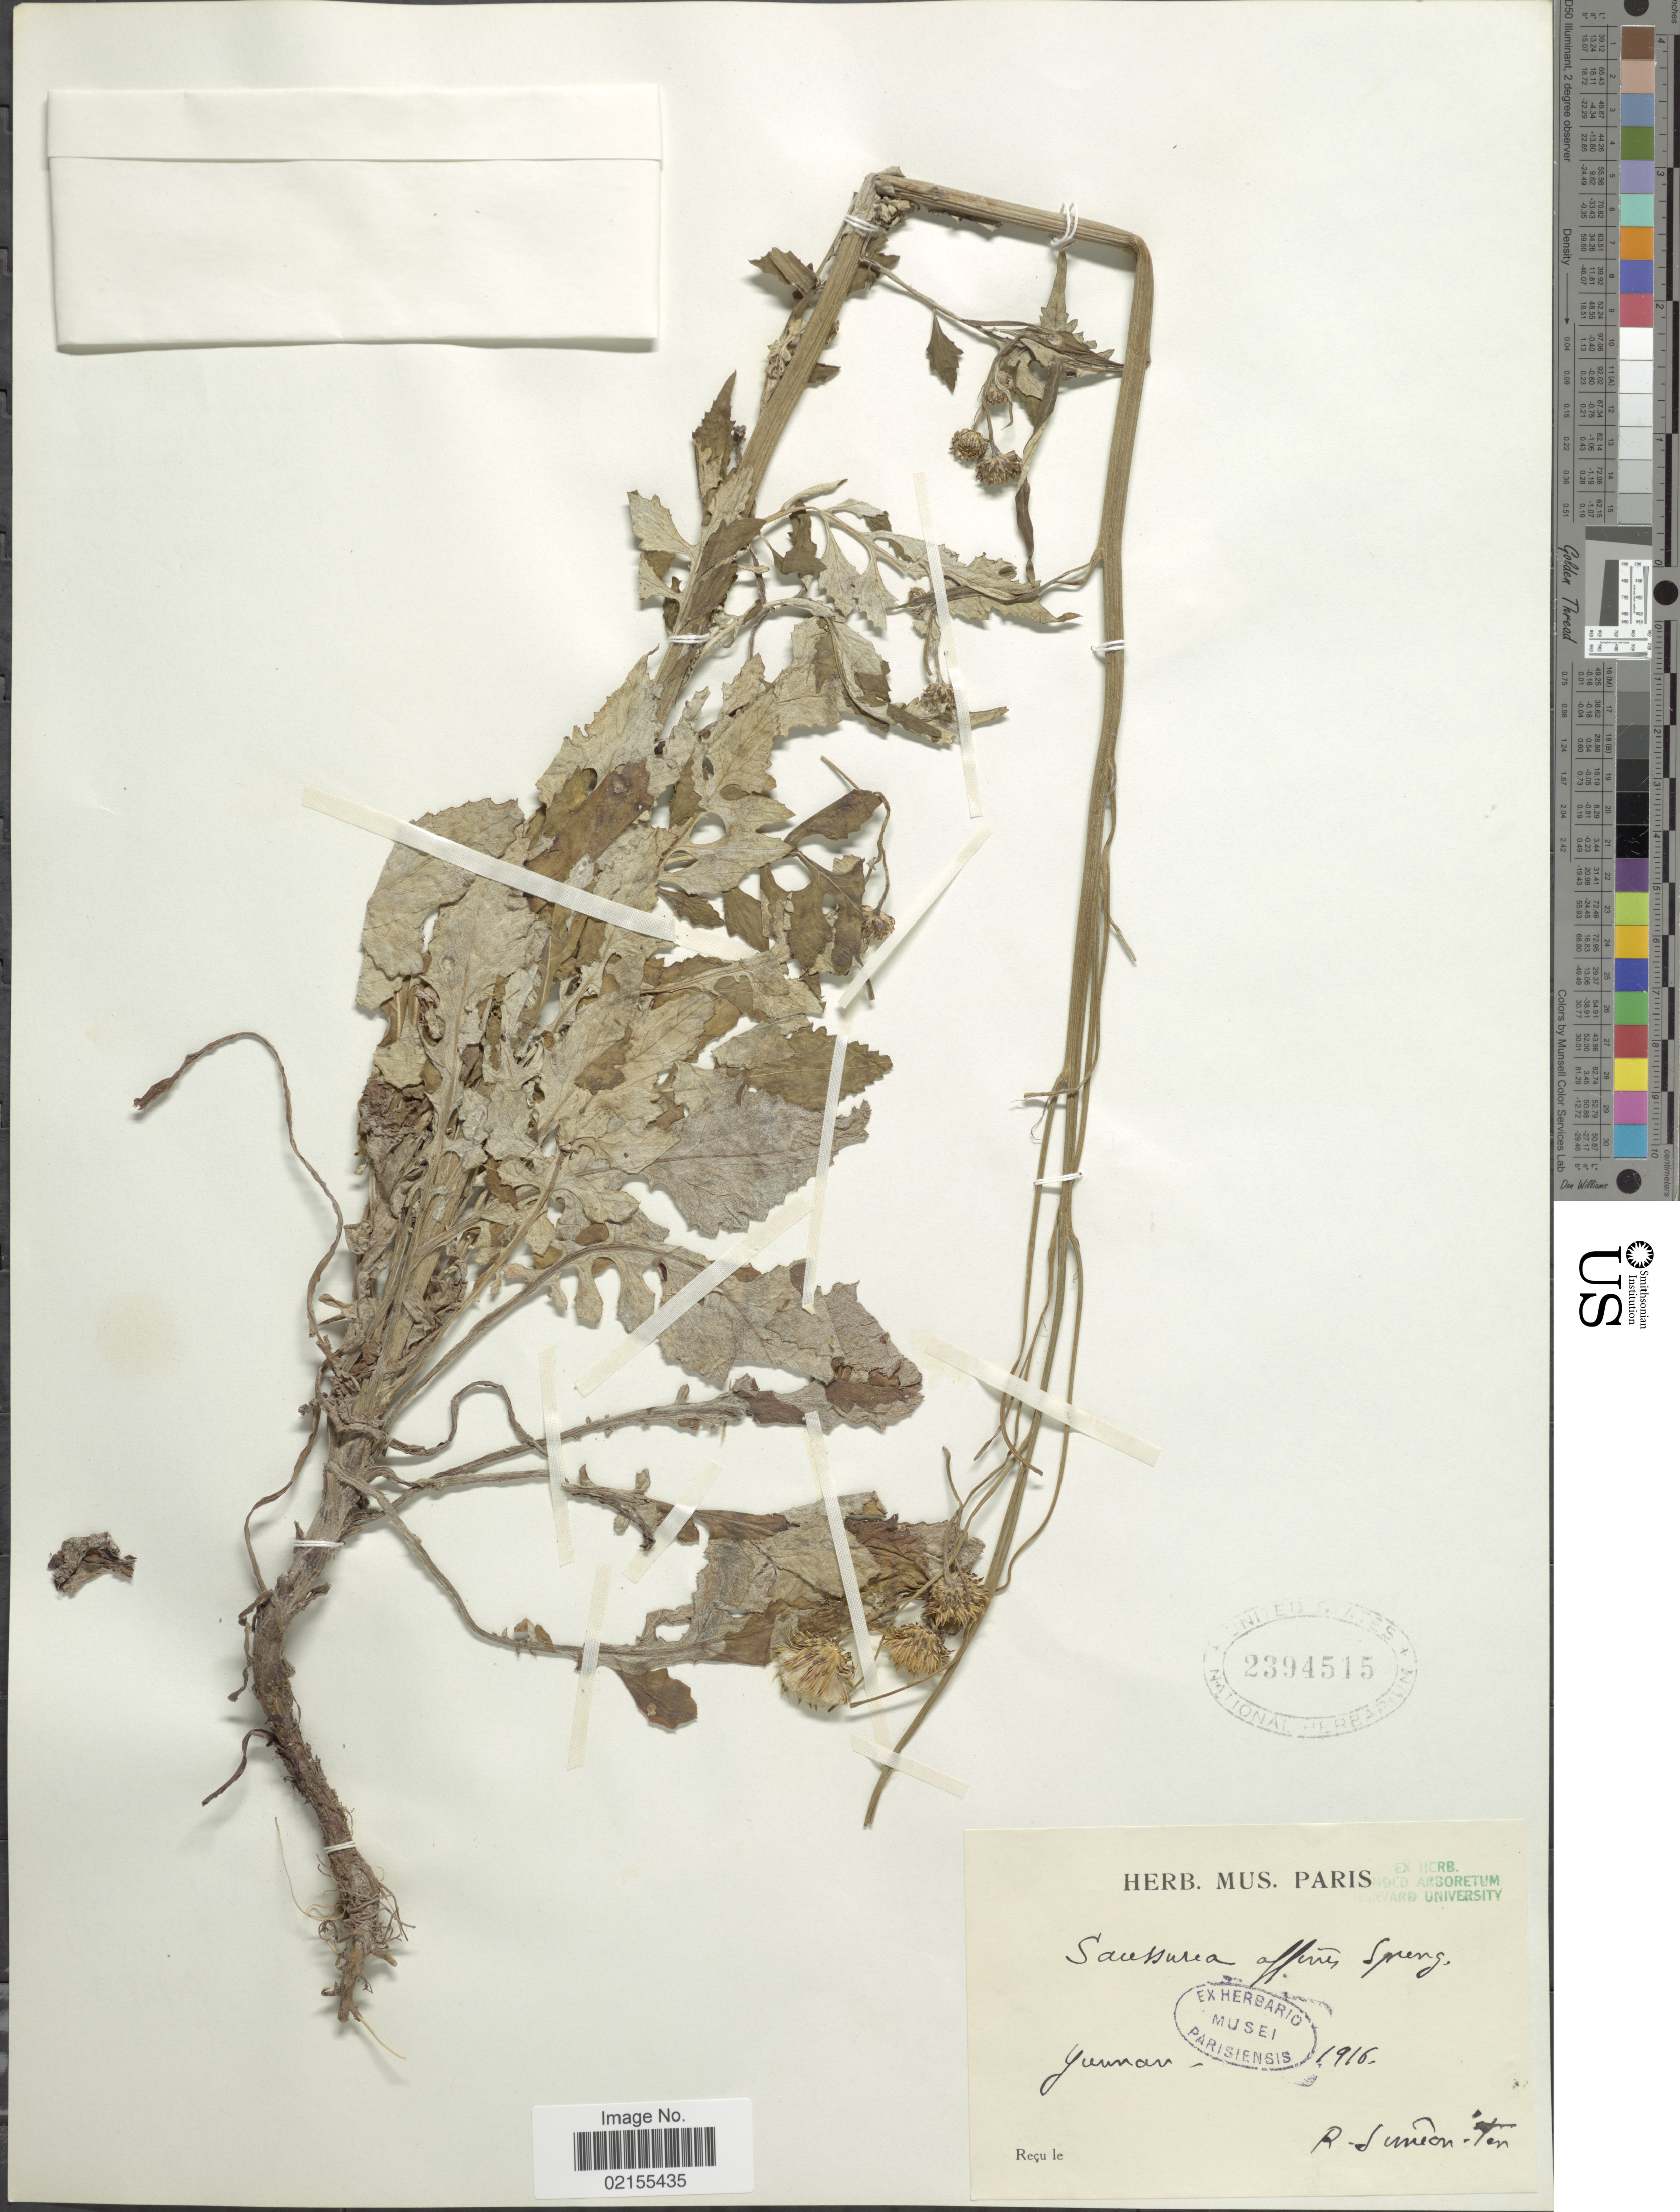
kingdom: Plantae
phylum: Tracheophyta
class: Magnoliopsida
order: Asterales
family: Asteraceae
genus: Hemistepta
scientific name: Hemistepta lyrata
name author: Bunge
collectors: P. S. Ten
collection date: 1916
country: China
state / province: Yunnan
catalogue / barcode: US 2394515